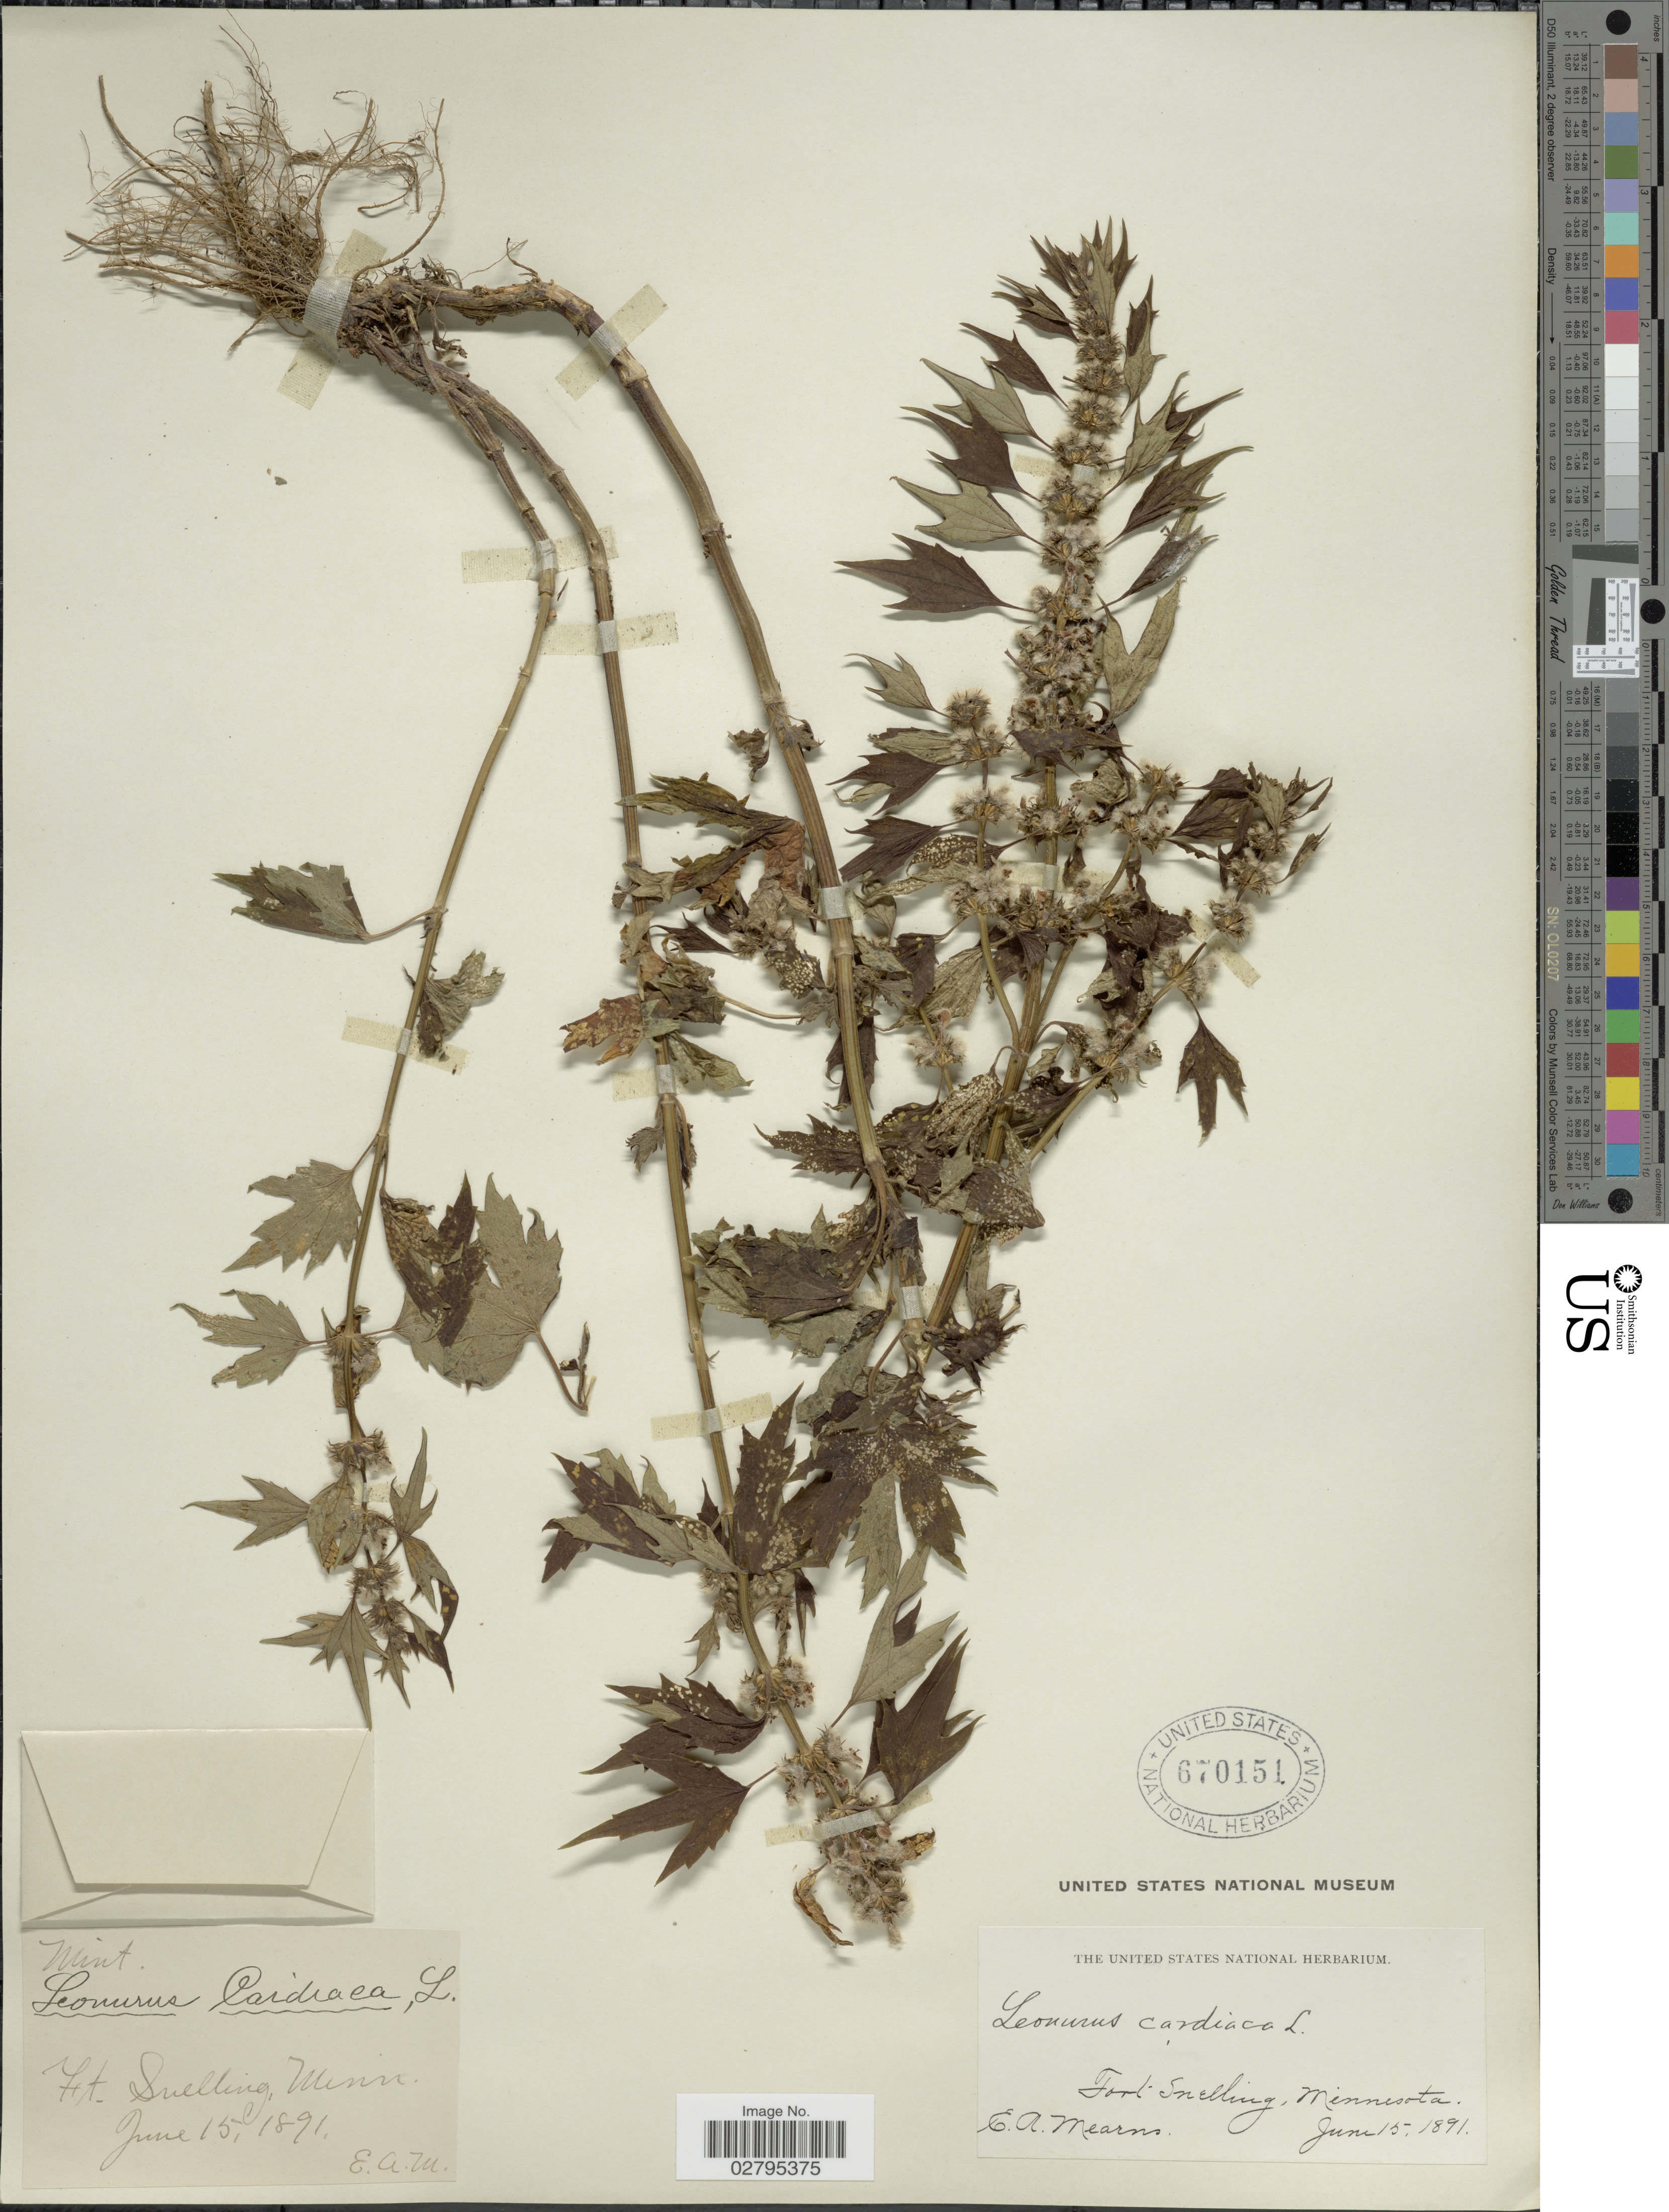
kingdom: Plantae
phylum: Tracheophyta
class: Magnoliopsida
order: Lamiales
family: Lamiaceae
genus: Leonurus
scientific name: Leonurus cardiaca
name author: L.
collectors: E. A. Mearns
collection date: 1891-06-15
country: United States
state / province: Minnesota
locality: Fort Snelling.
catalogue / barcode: US 670151